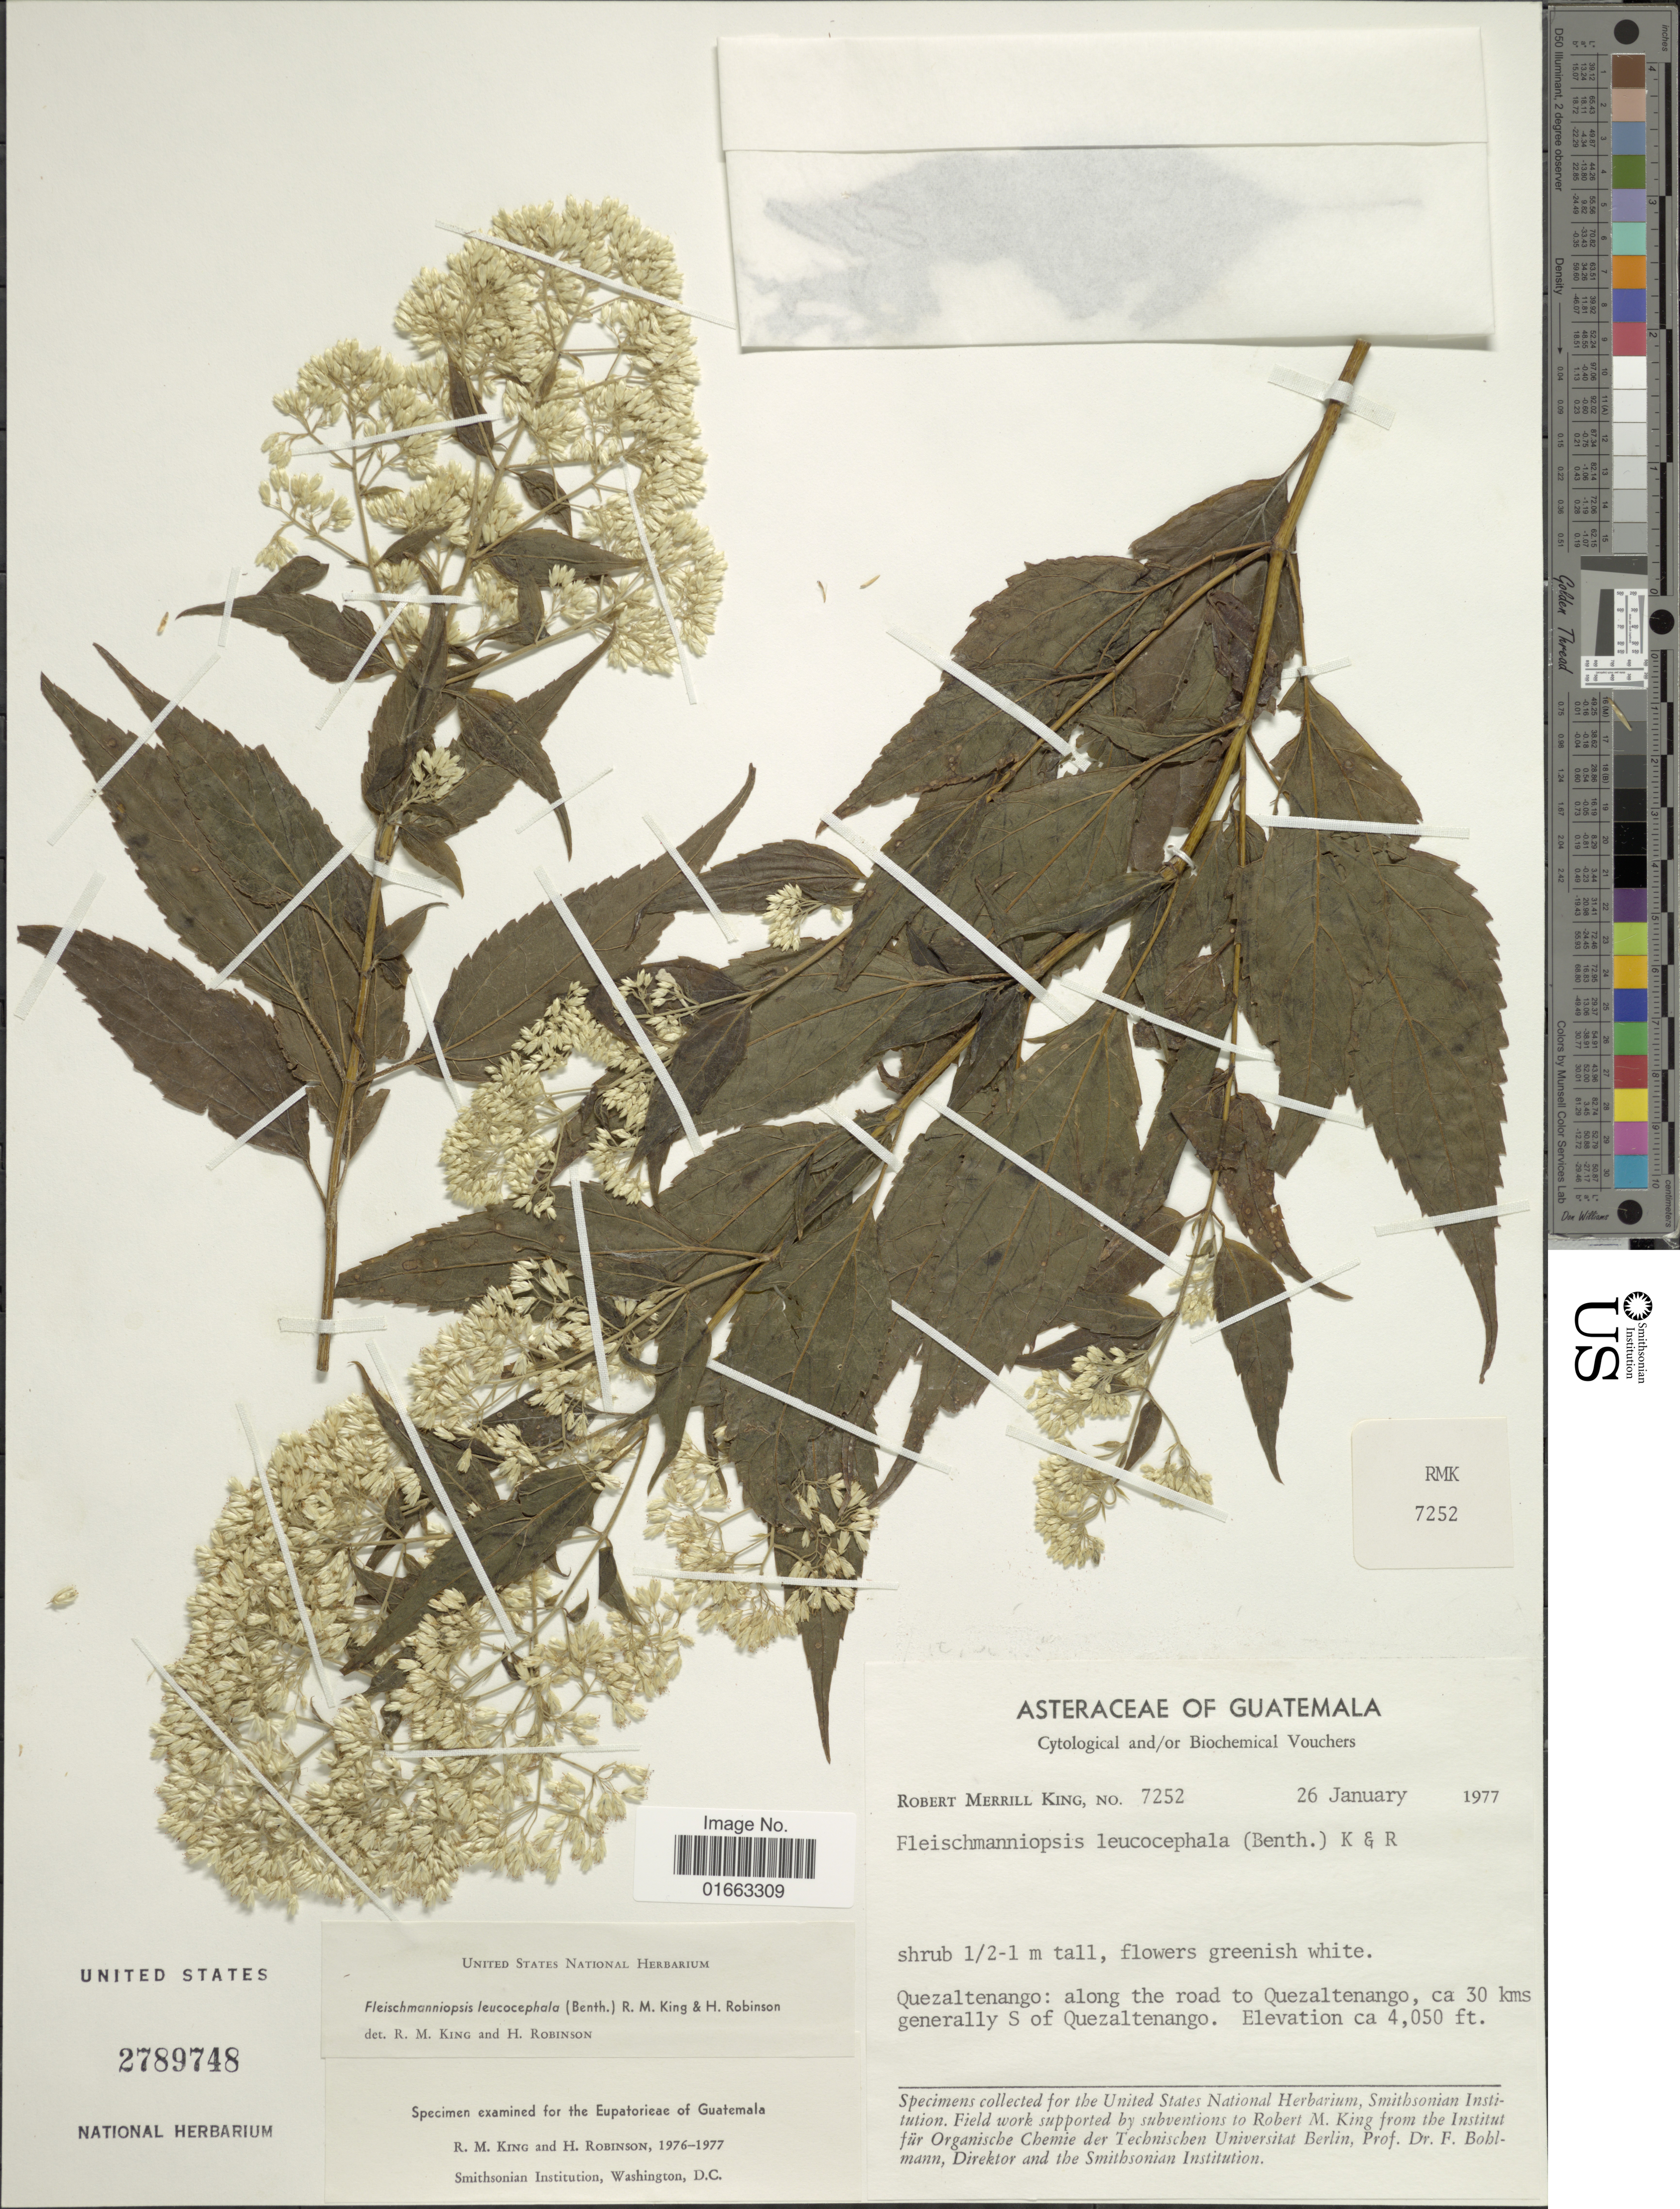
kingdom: Plantae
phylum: Tracheophyta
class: Magnoliopsida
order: Asterales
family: Asteraceae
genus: Fleischmanniopsis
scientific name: Fleischmanniopsis leucocephala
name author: (Benth.) R.M. King & H. Rob.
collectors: R. M. King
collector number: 7252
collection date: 1977-01-26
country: Guatemala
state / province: Quetzaltenango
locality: Along the road to Quezaltenango, ca 30 kms generally S of Quezaltenango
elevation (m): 1234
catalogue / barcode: US 2789748